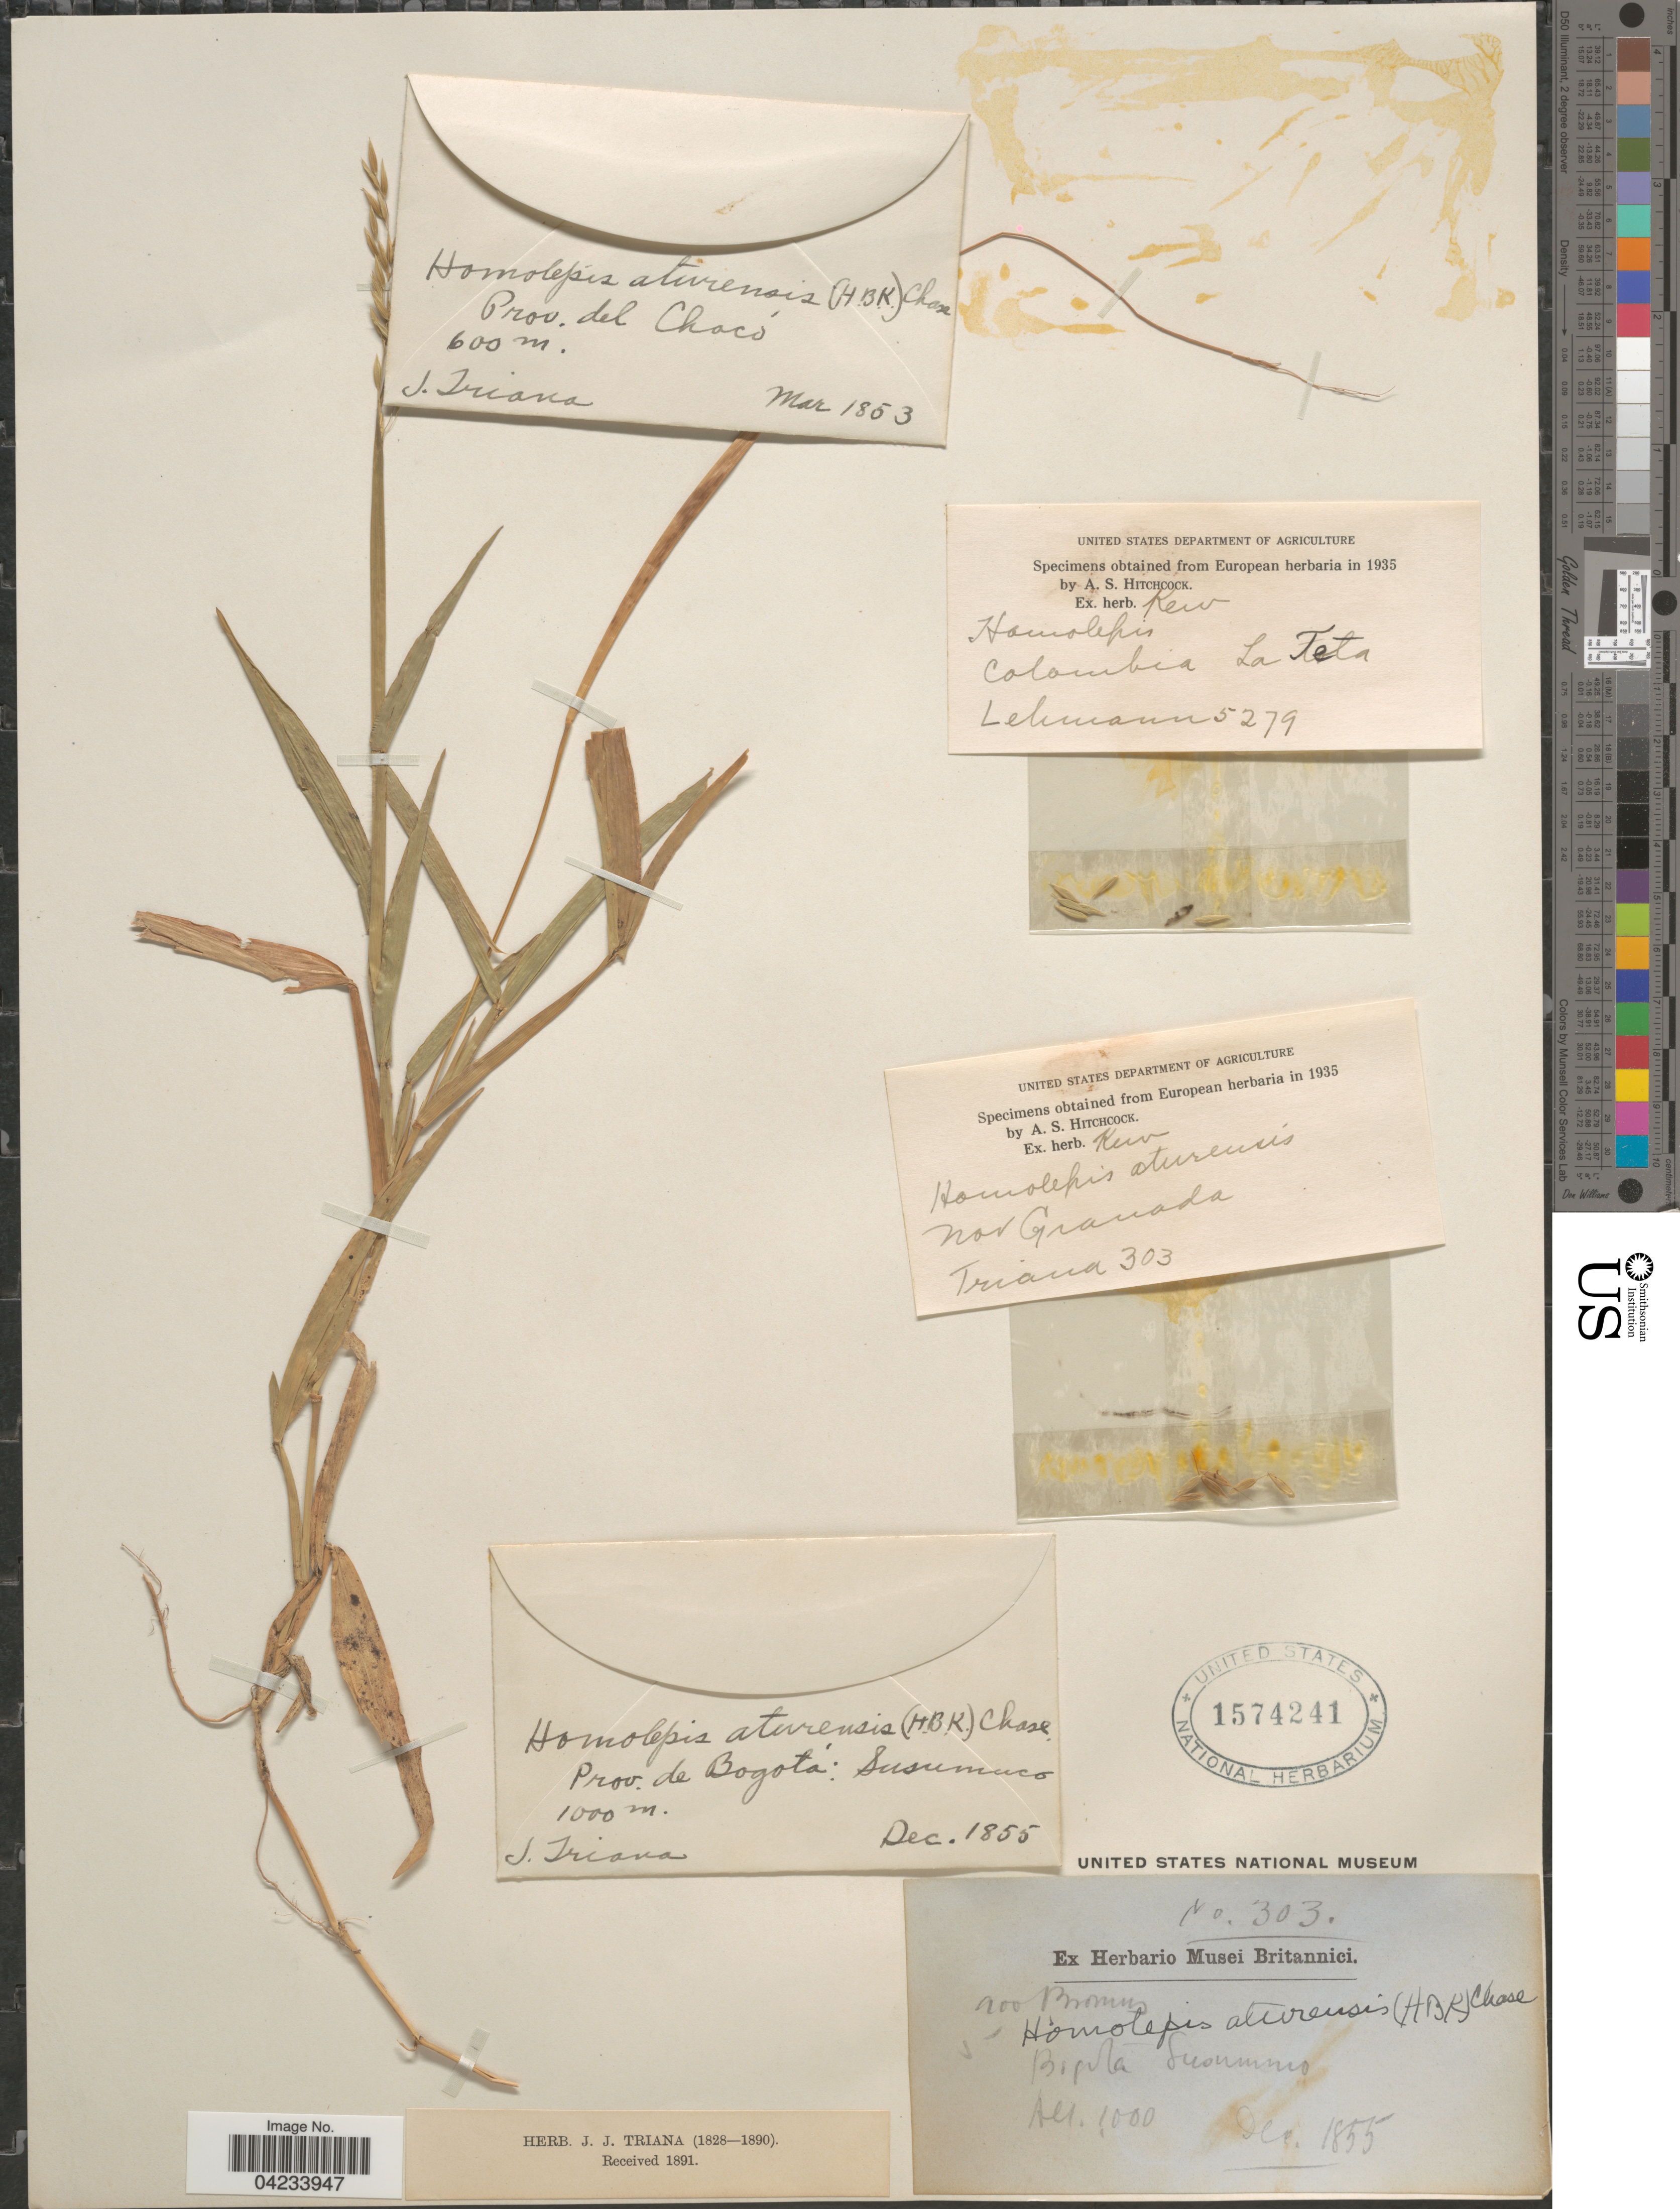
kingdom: Plantae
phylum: Tracheophyta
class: Liliopsida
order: Poales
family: Poaceae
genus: Homolepis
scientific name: Homolepis aturensis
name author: (Kunth) Chase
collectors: J. Triana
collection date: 1853-03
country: Colombia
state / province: Chocó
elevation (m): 600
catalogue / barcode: US 1574241-3